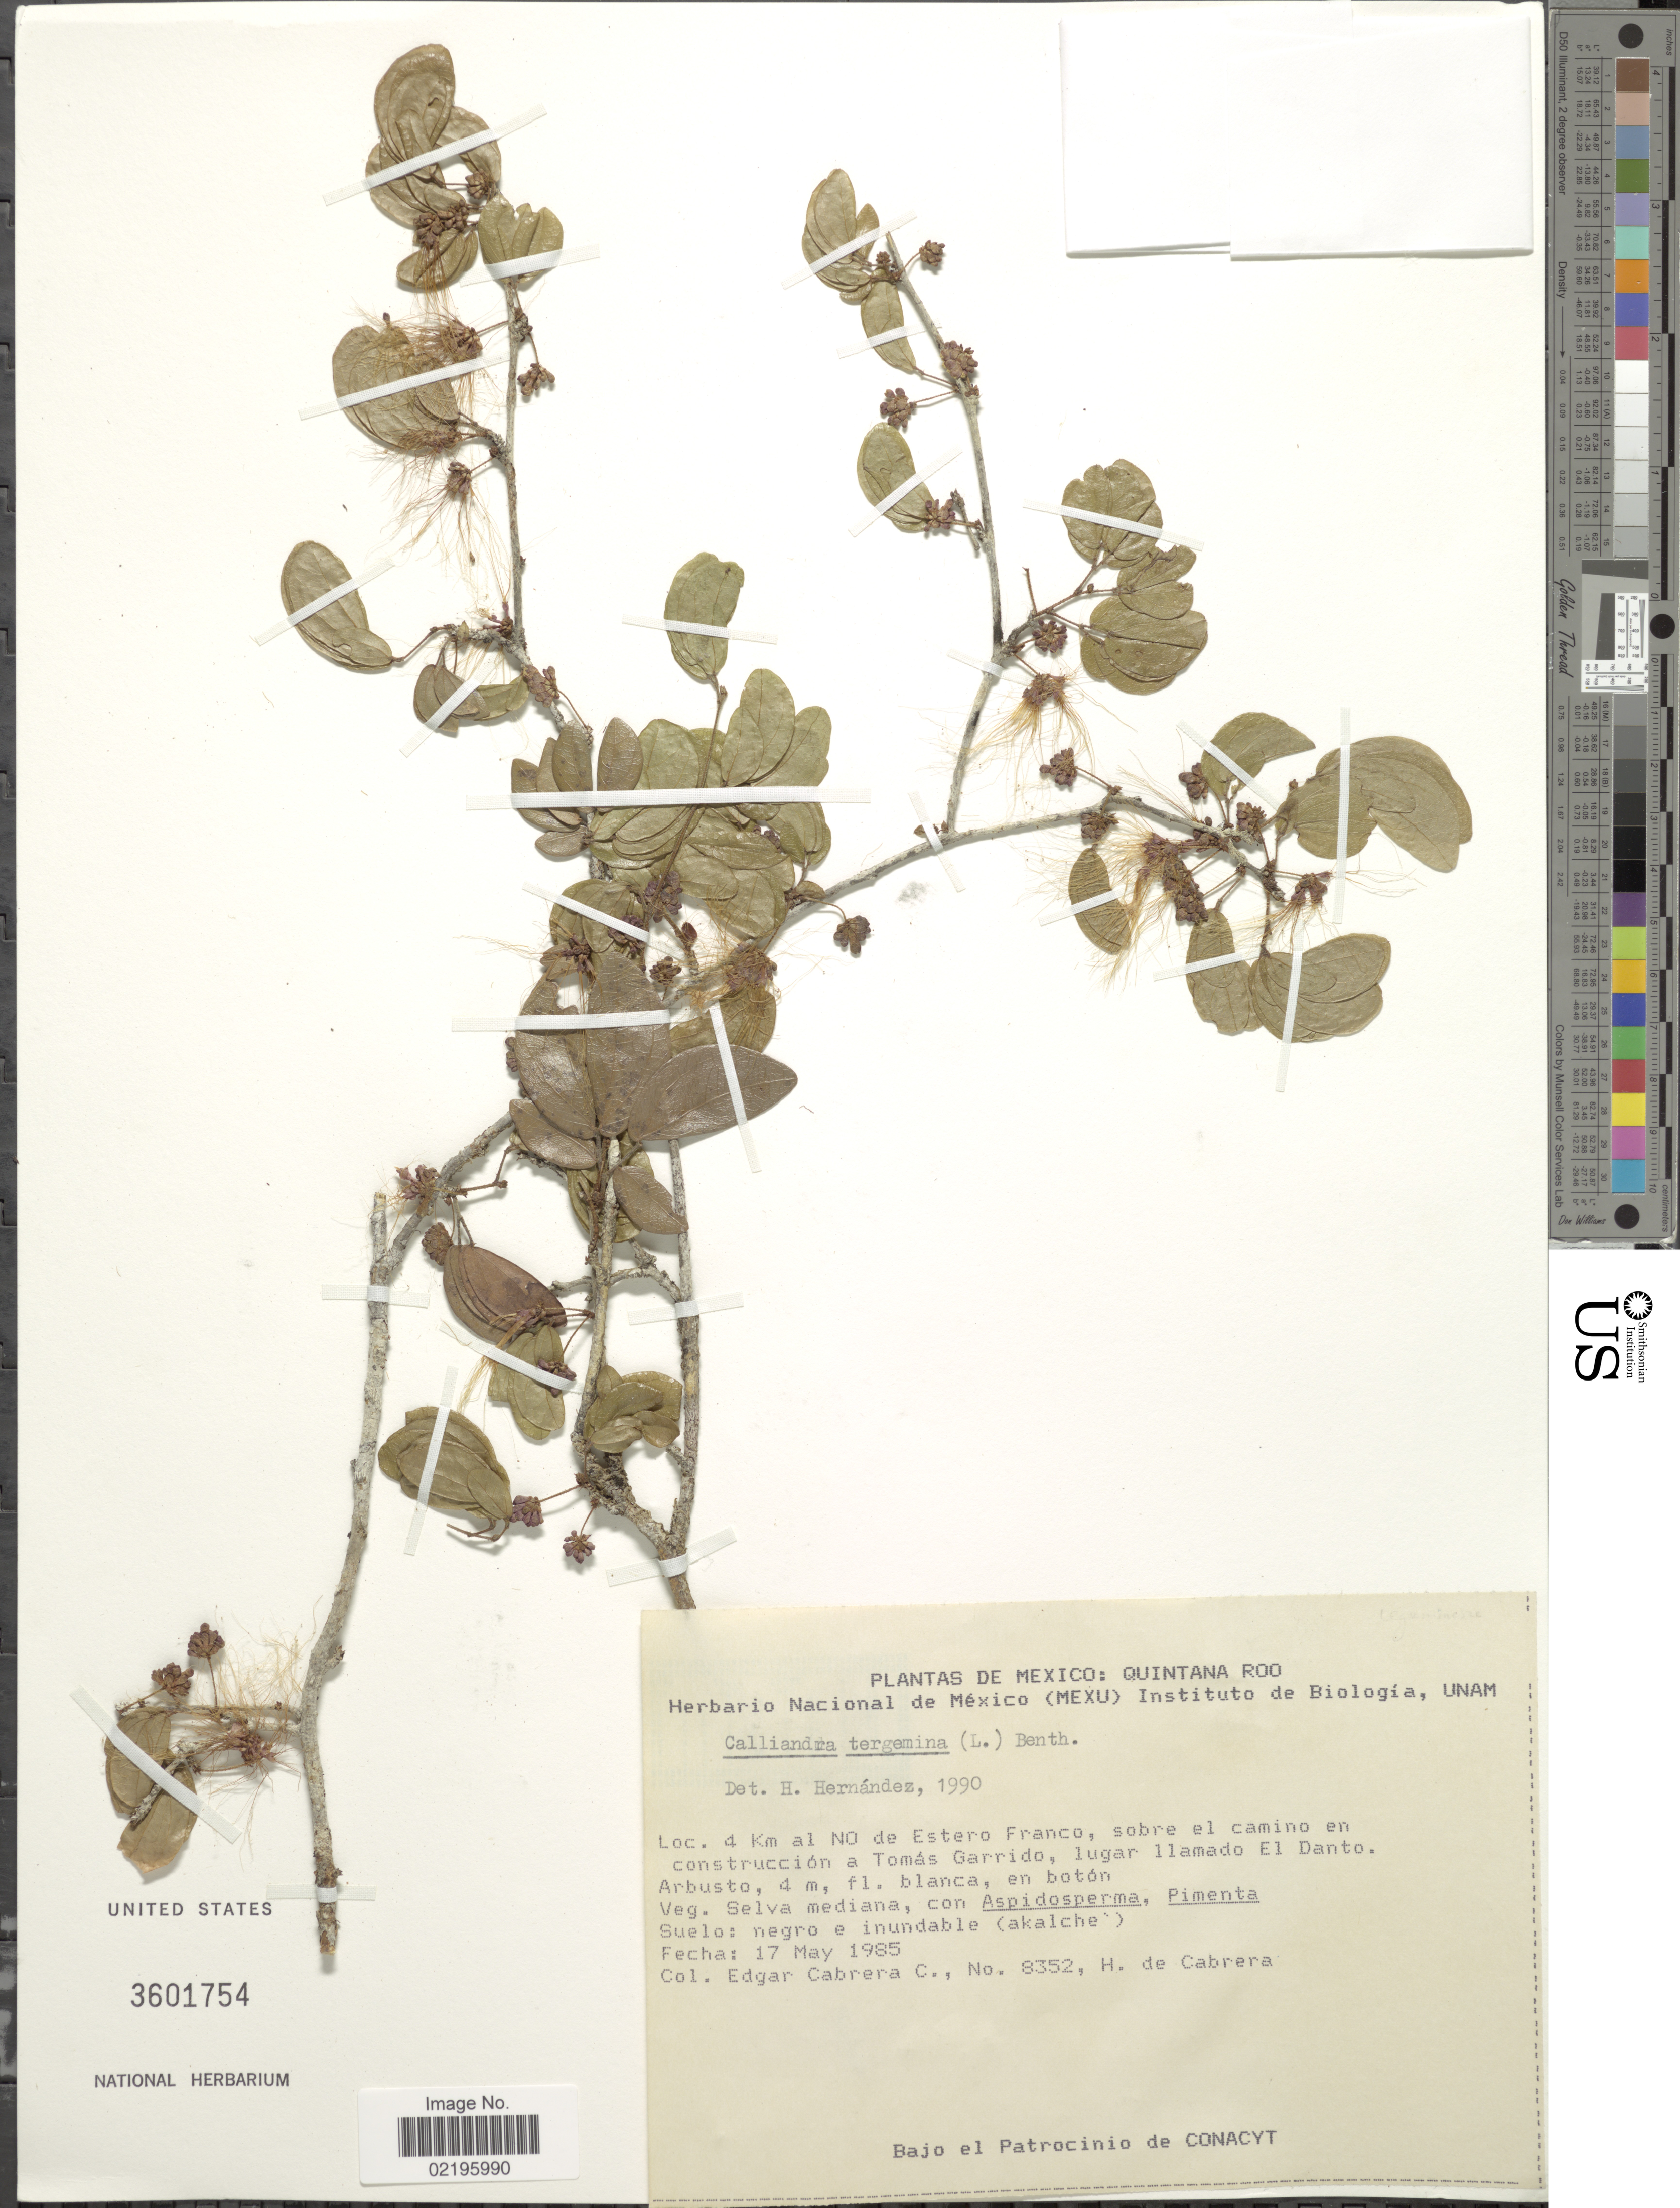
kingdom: Plantae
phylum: Tracheophyta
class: Magnoliopsida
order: Fabales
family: Fabaceae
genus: Calliandra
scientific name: Calliandra tergemina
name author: (L.) Benth.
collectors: E. Cabrera C. & H. de Cabrera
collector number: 8352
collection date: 1985-05-17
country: Mexico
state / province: Quintana Roo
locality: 4 km al NO de Estero Franco, sobre el camino en construccion a Tomas Garrido, lugar llamado El Danto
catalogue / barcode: US 3601754